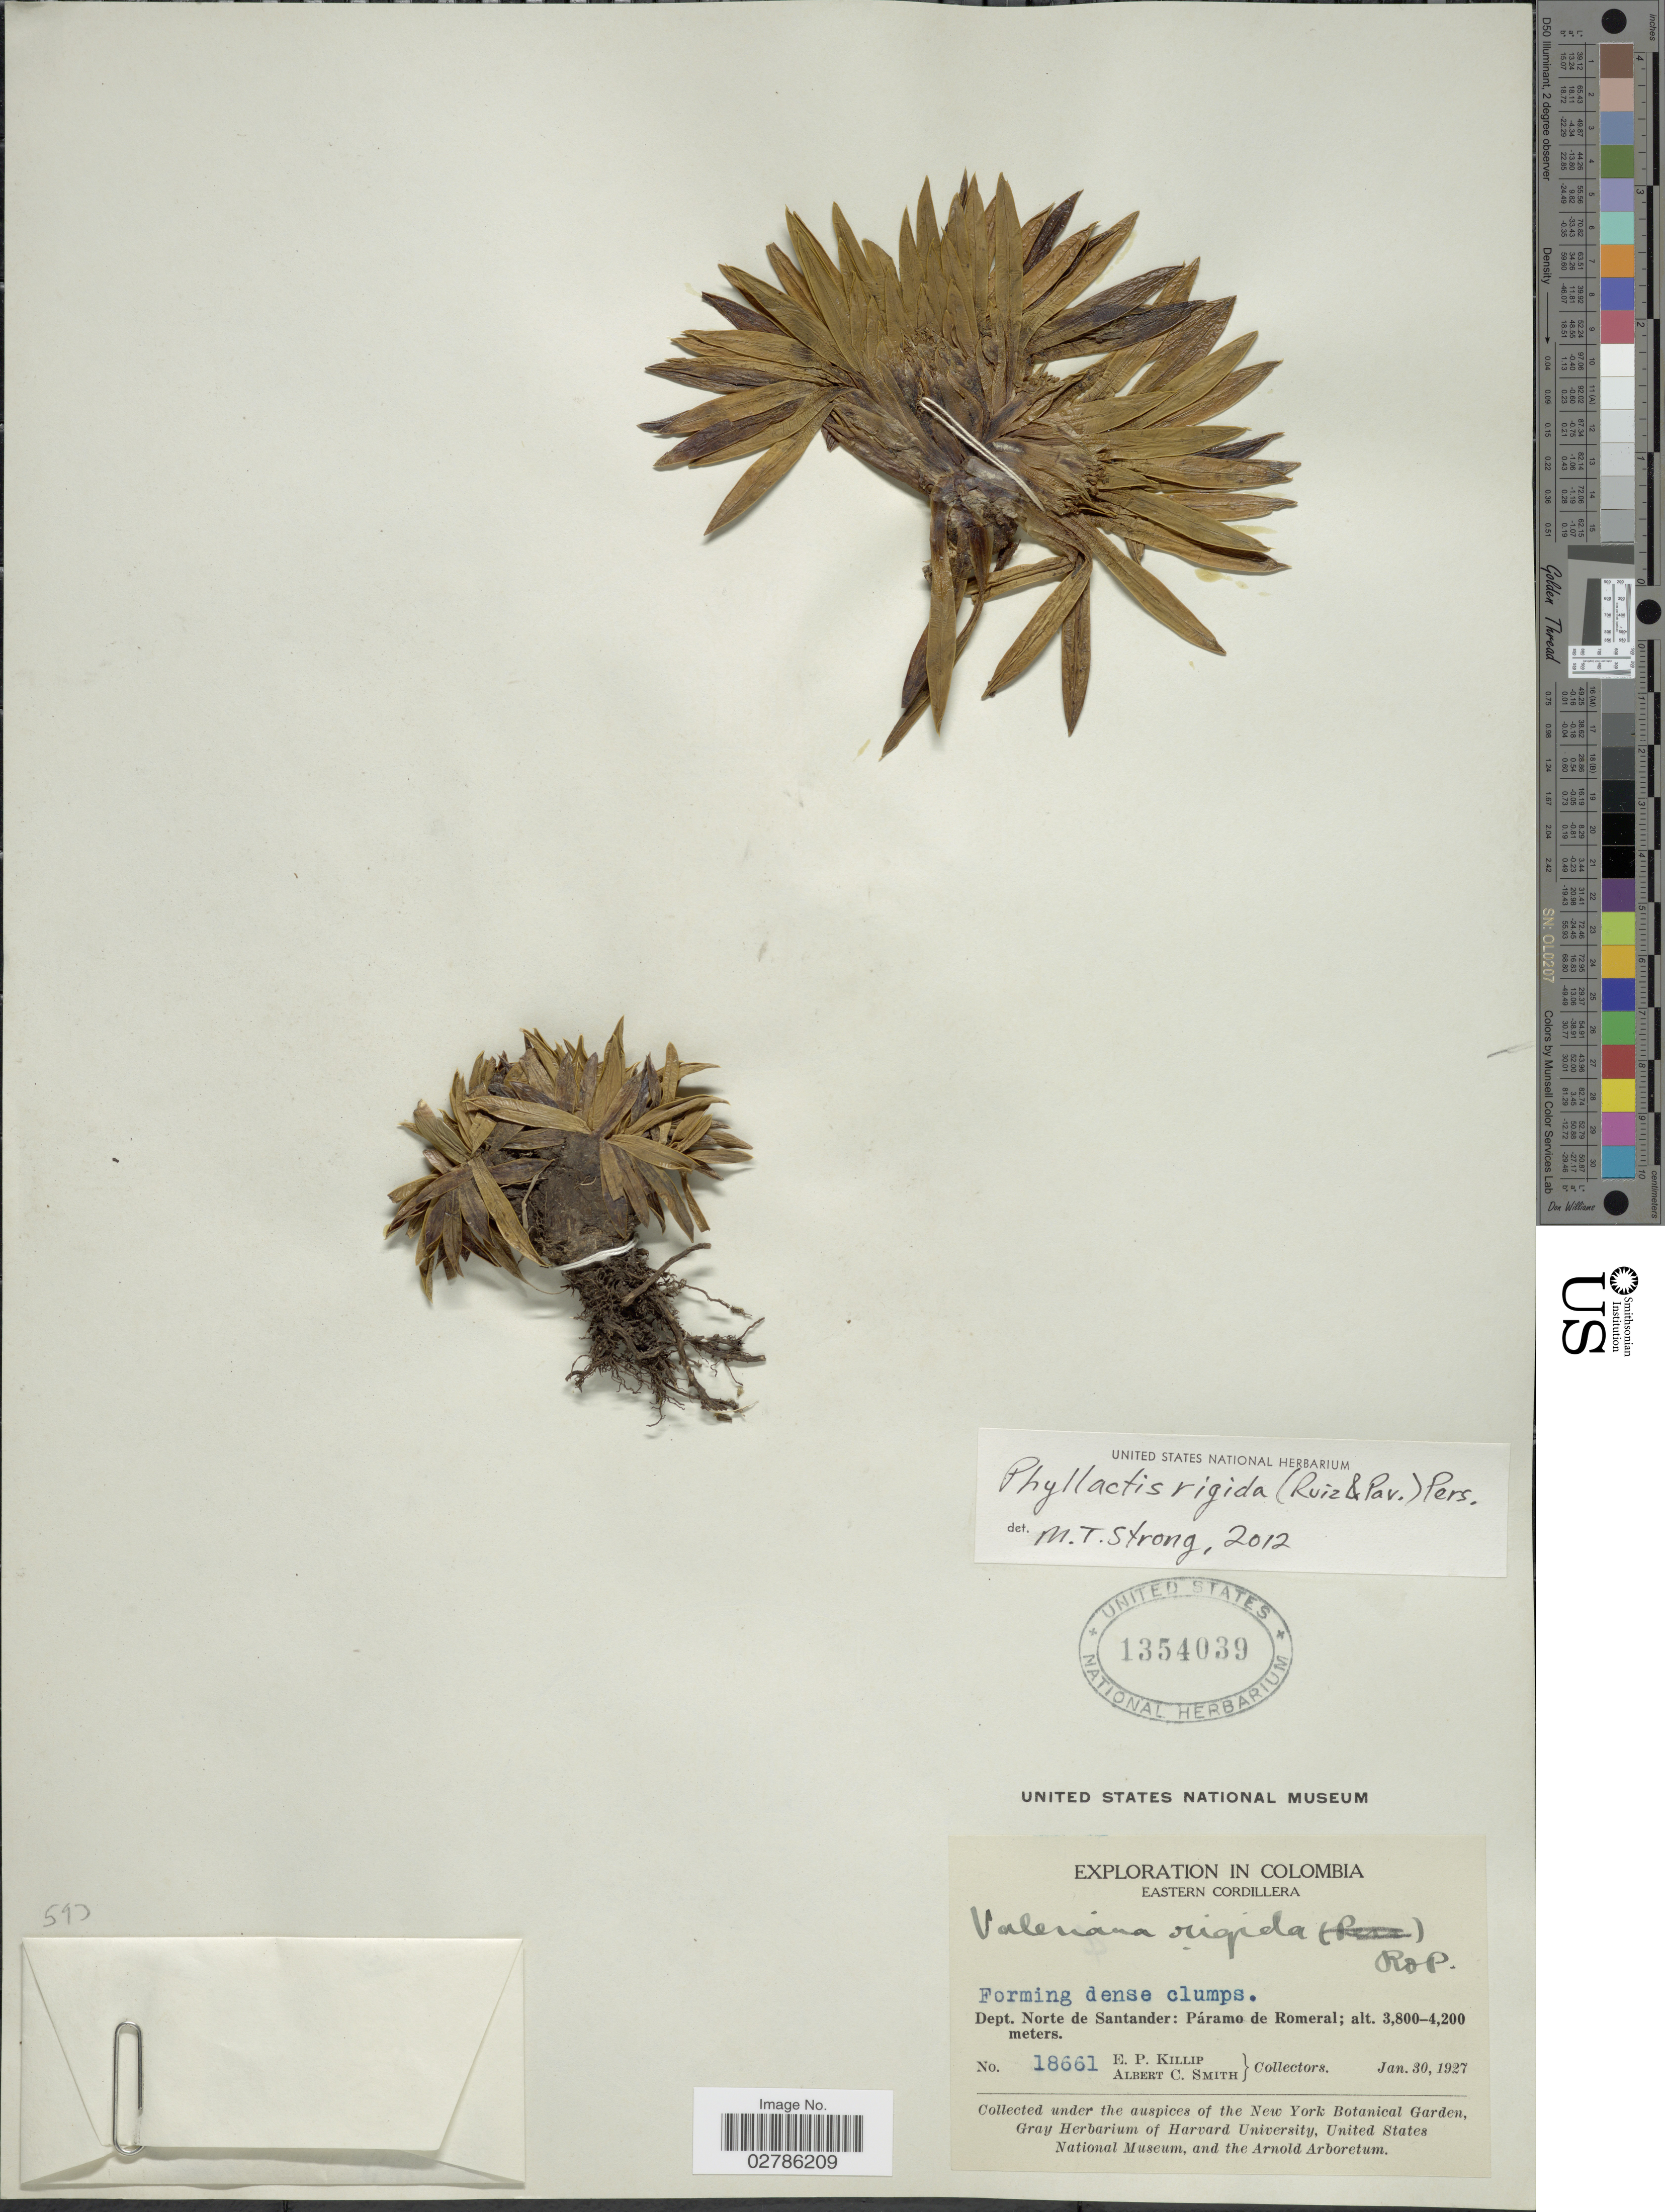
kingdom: Plantae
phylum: Tracheophyta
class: Magnoliopsida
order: Dipsacales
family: Caprifoliaceae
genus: Phyllactis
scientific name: Phyllactis rigida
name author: (Ruiz & Pav.) Pers.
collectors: E. P. Killip & A. C. Smith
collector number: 18661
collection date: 1927-01-30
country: Colombia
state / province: Norte de Santander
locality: Eastern Cordillera, Dept. Norte de Santander, Páramo de Romeral.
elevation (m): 3800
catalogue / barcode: US 1354039